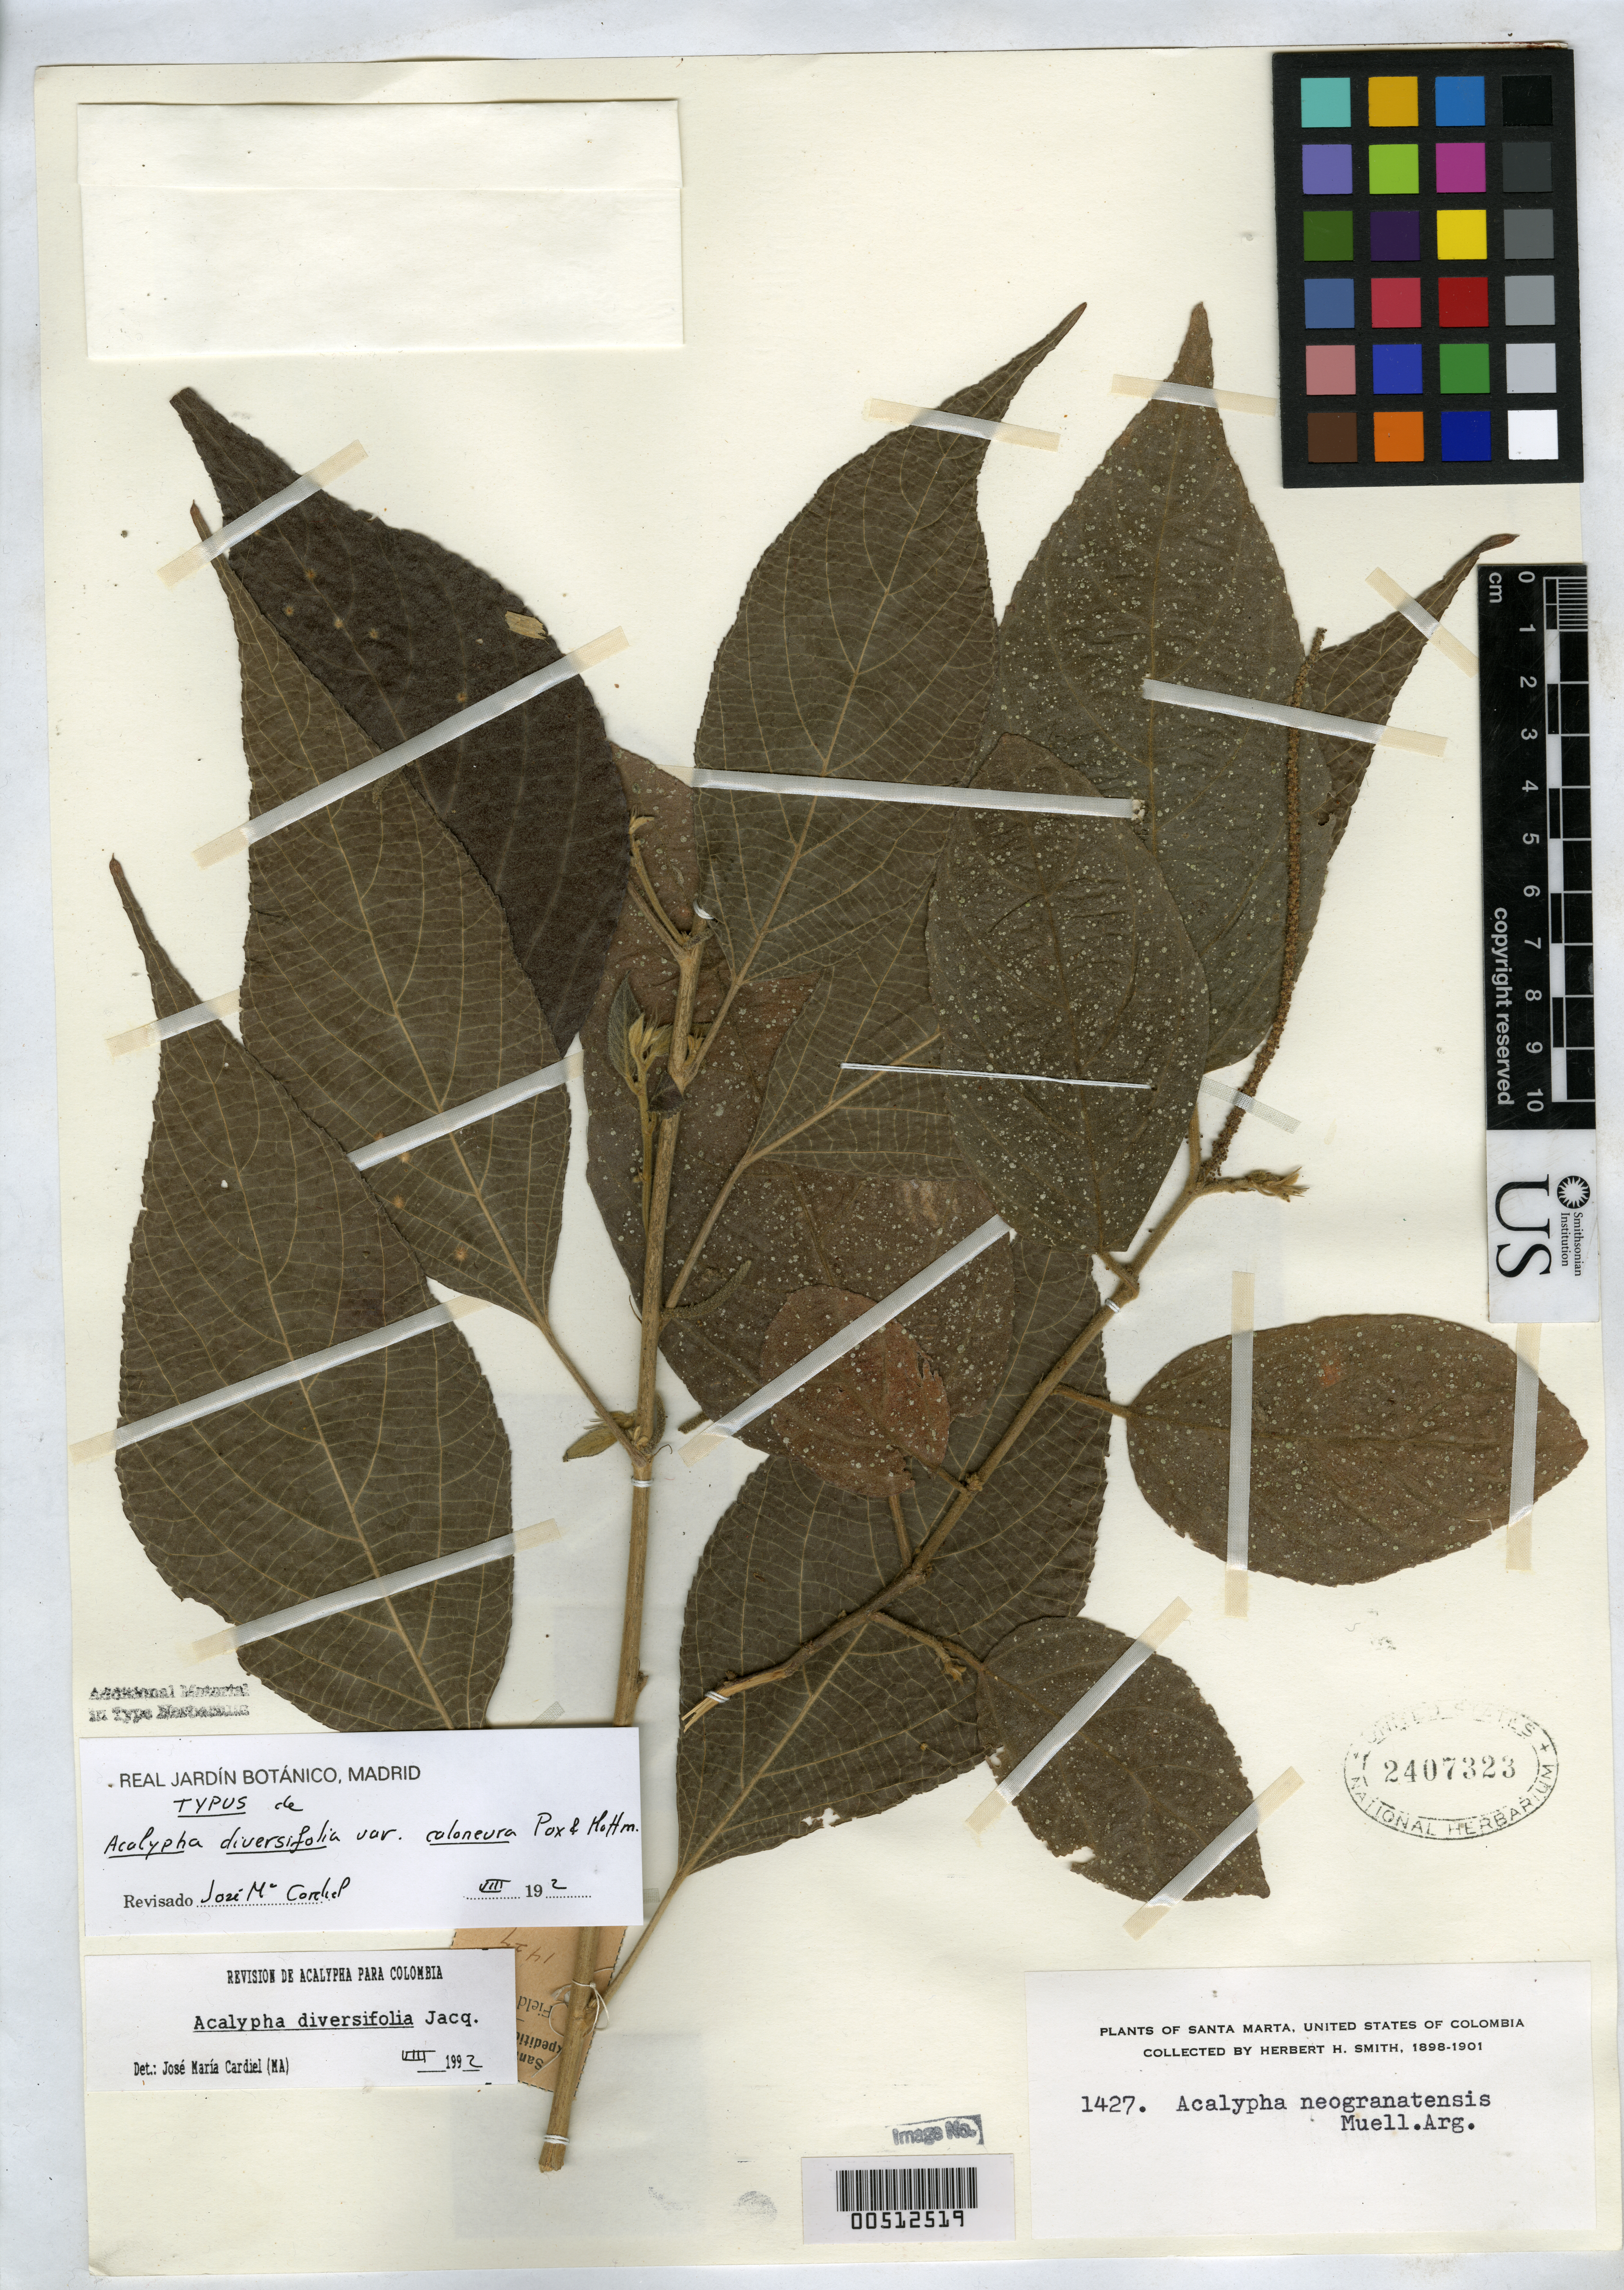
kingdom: Plantae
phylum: Tracheophyta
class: Magnoliopsida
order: Malpighiales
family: Euphorbiaceae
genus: Acalypha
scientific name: Acalypha diversifolia var. caloneura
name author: Pax & K. Hoffm. in Engl.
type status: Isotype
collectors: Herbert H. Smith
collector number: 1427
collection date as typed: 1898-1901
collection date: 1898/1901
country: Colombia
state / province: Magdalena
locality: Santa Marta.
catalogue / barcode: US 2407323